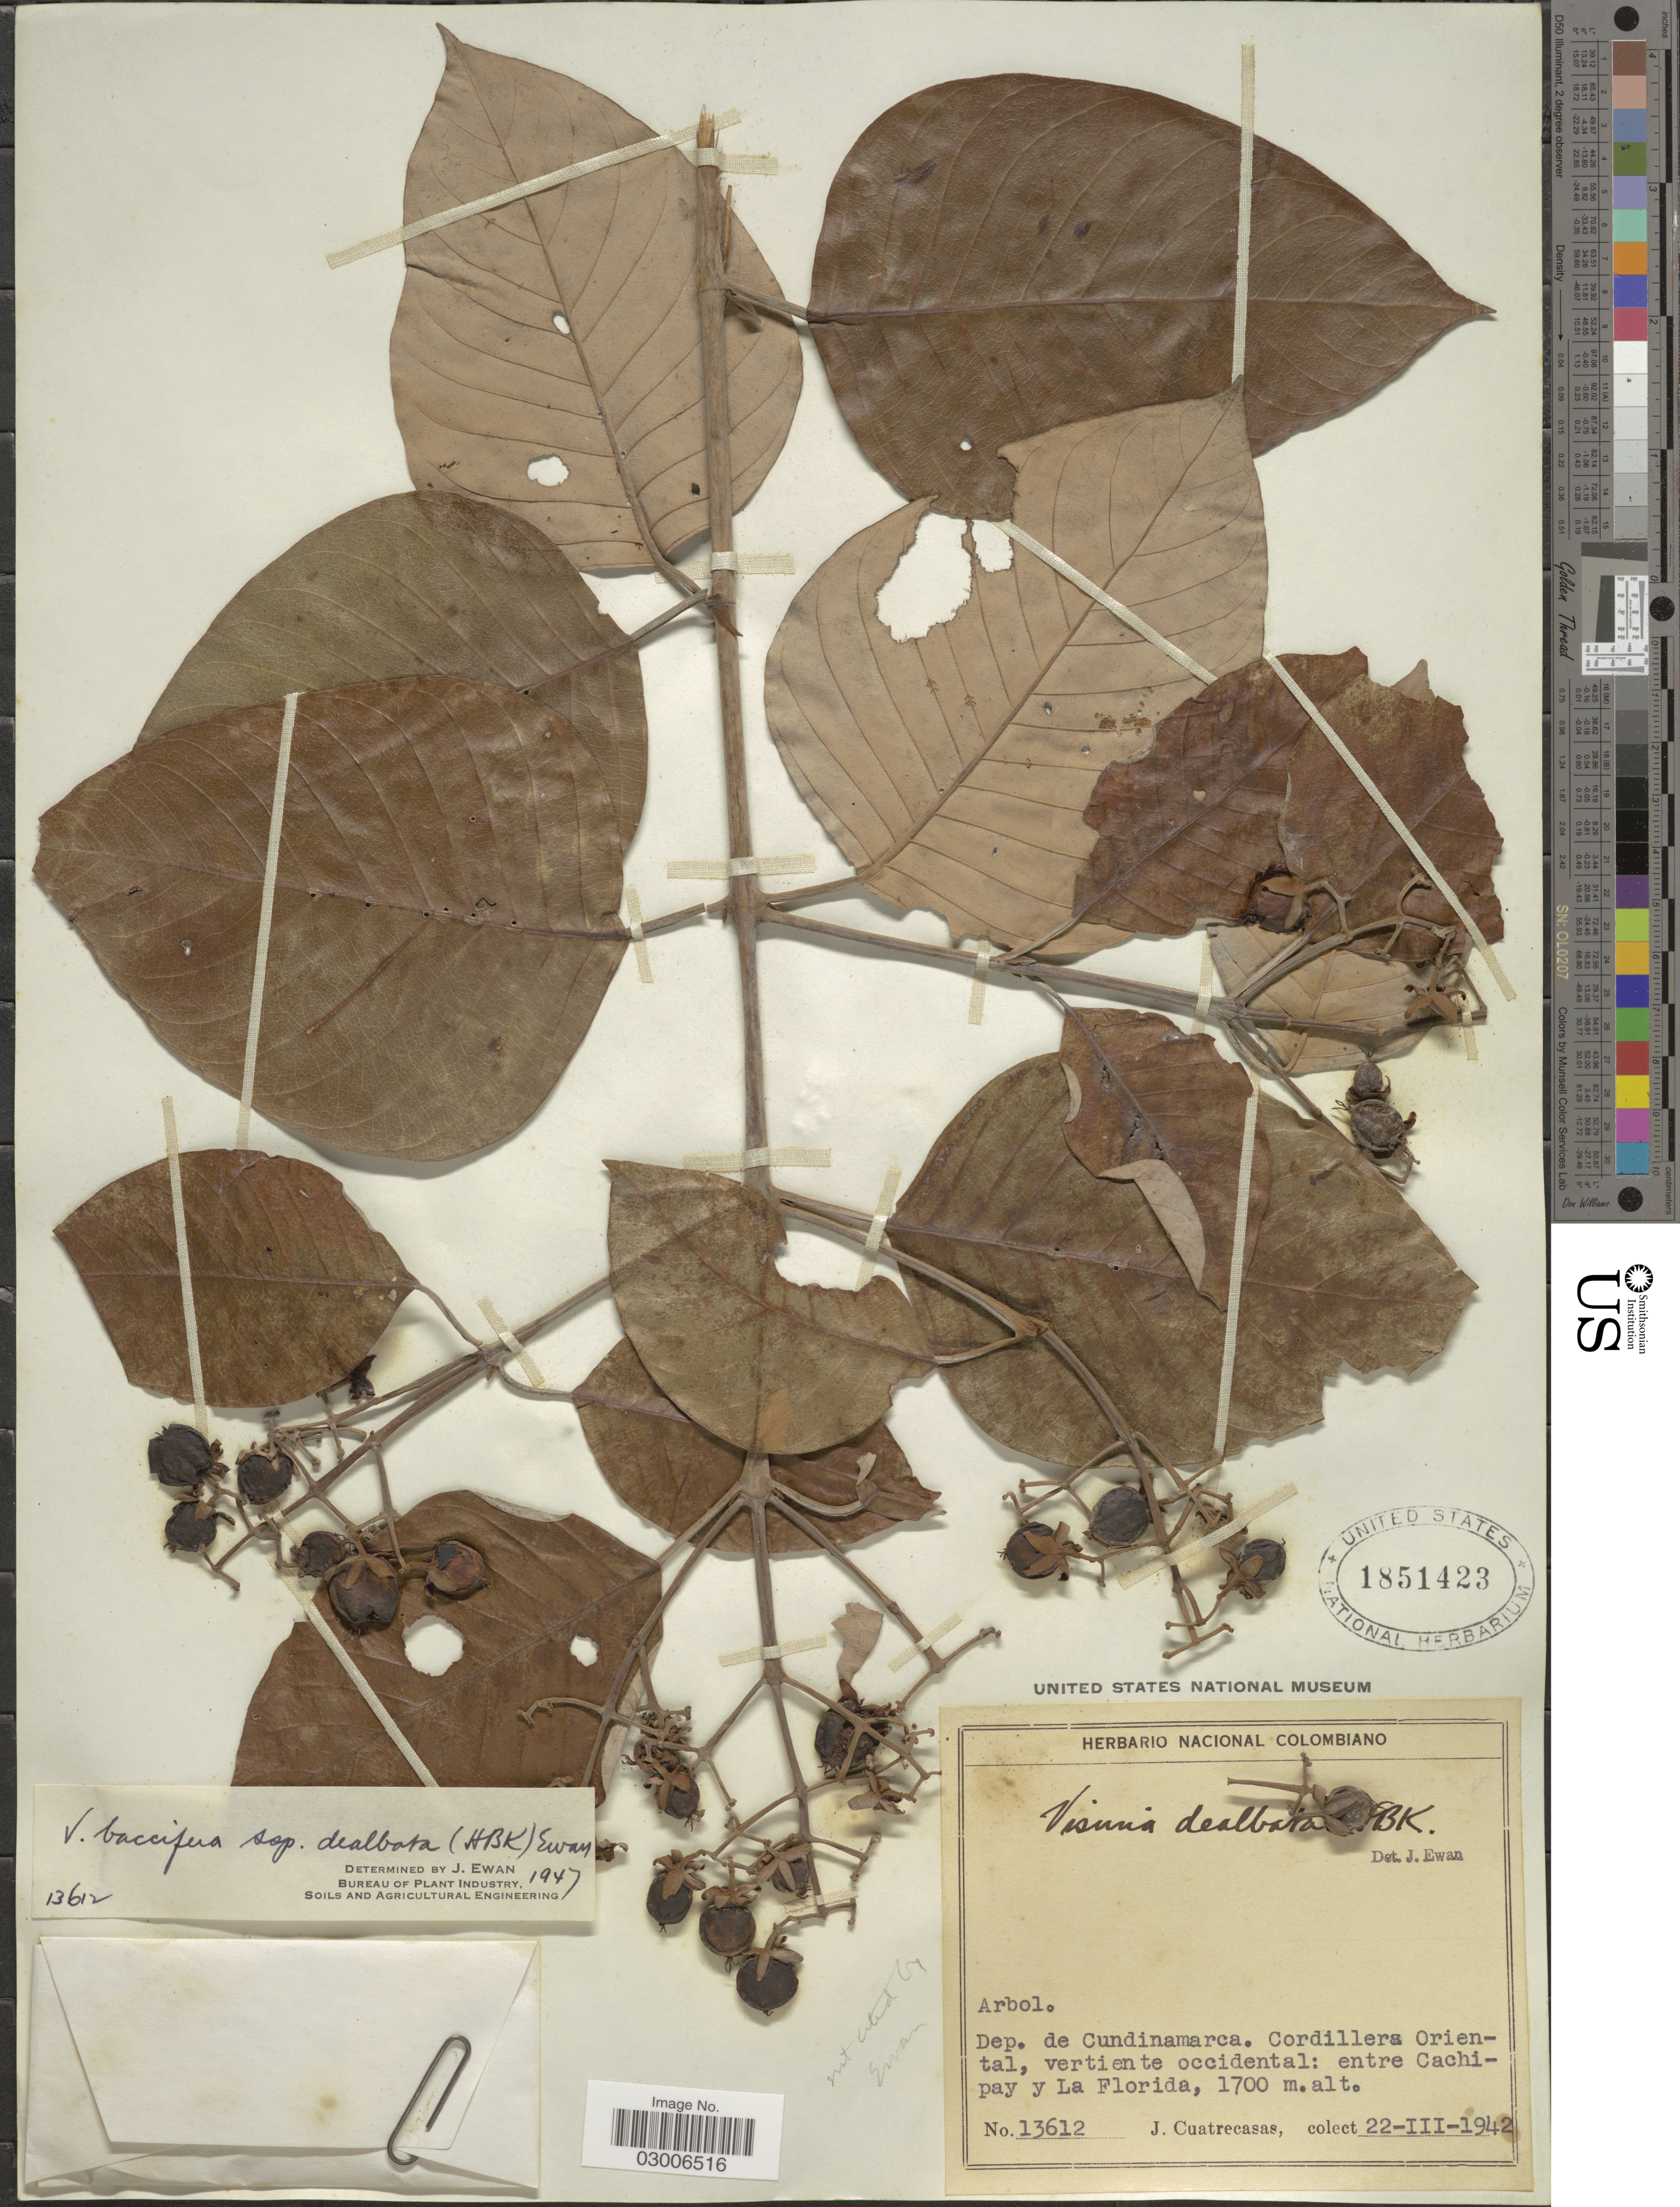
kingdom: Plantae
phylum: Tracheophyta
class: Magnoliopsida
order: Malpighiales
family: Hypericaceae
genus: Vismia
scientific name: Vismia baccifera subsp. dealbata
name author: (Kunth) Ewan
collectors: J. Cuatrecasas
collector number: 13612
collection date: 1942-03-22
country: Colombia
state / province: Cundinamarca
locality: Dep. de Cundinamarca, Cordillera Oriental, vertiente occidental: entre Cachipay y La Florida.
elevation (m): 1700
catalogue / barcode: US 1851423